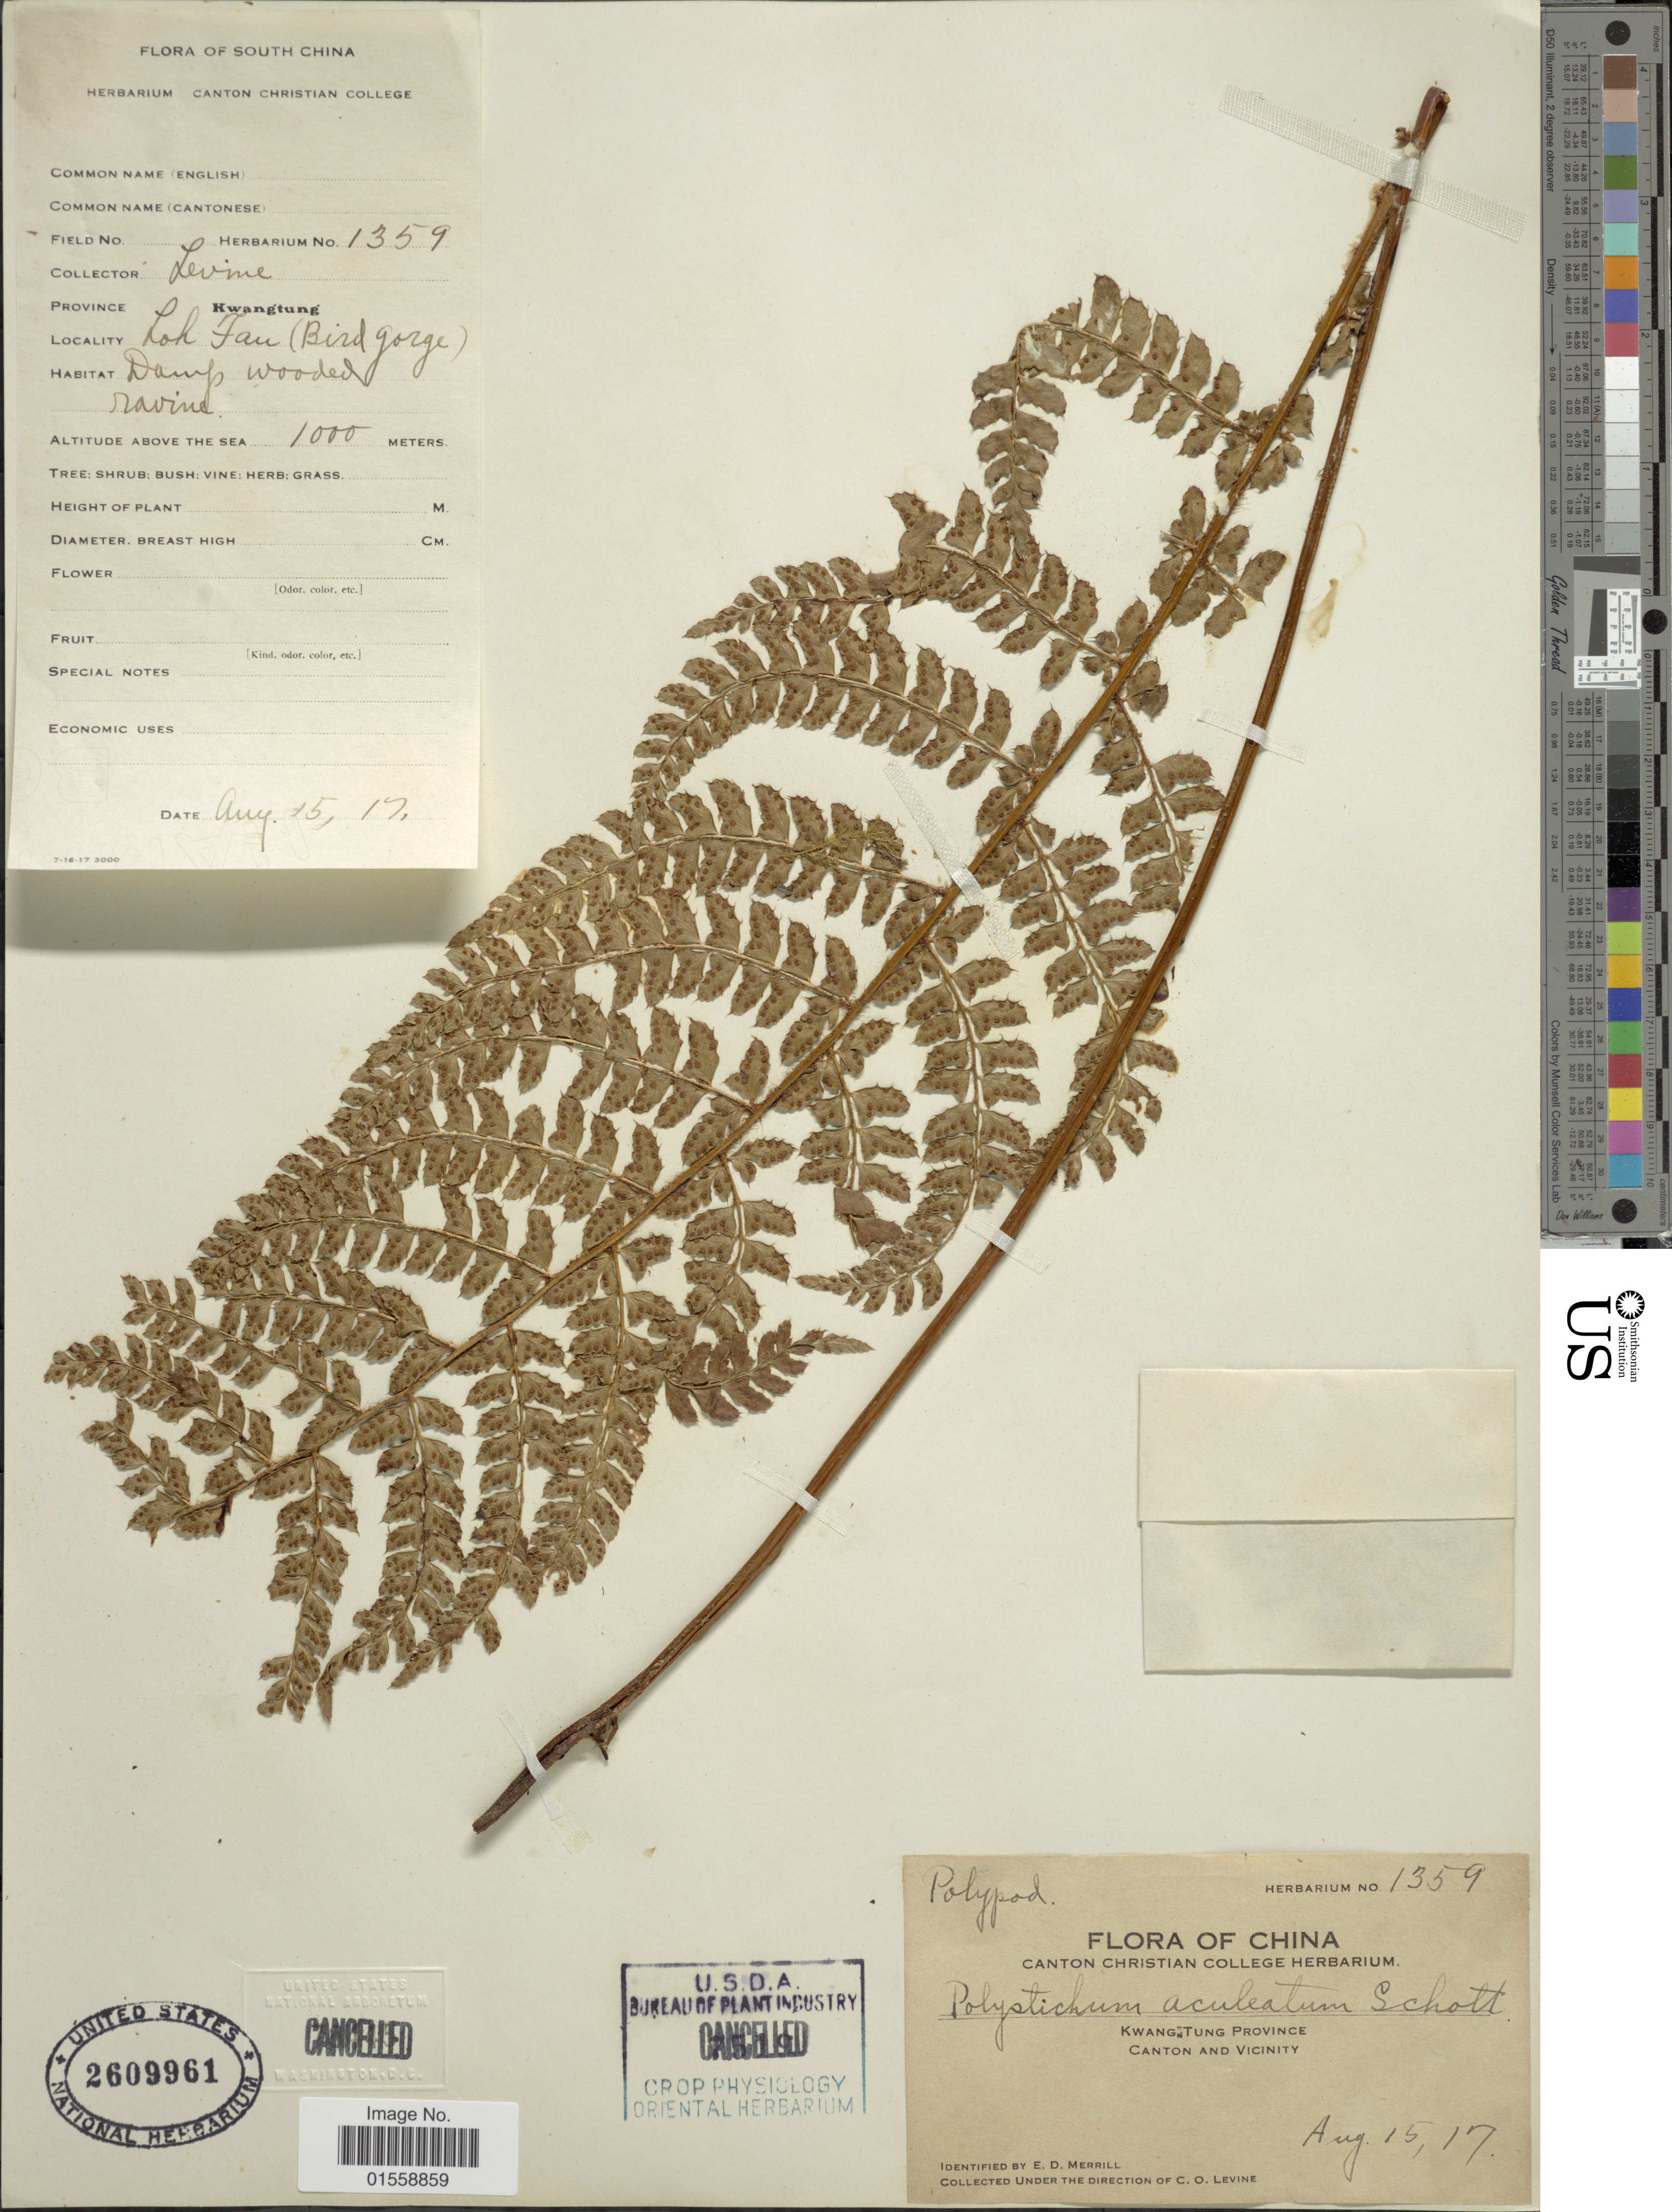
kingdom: Plantae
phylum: Tracheophyta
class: Polypodiopsida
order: Polypodiales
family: Dryopteridaceae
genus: Polystichum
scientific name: Polystichum aculeatum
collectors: C. O. Levine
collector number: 1359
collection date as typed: Transcribed d/m/y: 15/8/17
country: China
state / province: Guangdong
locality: Kwangtung Province, Canton and vicinity, Loh Fau (Bird gorge)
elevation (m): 1000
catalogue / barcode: US 2609961